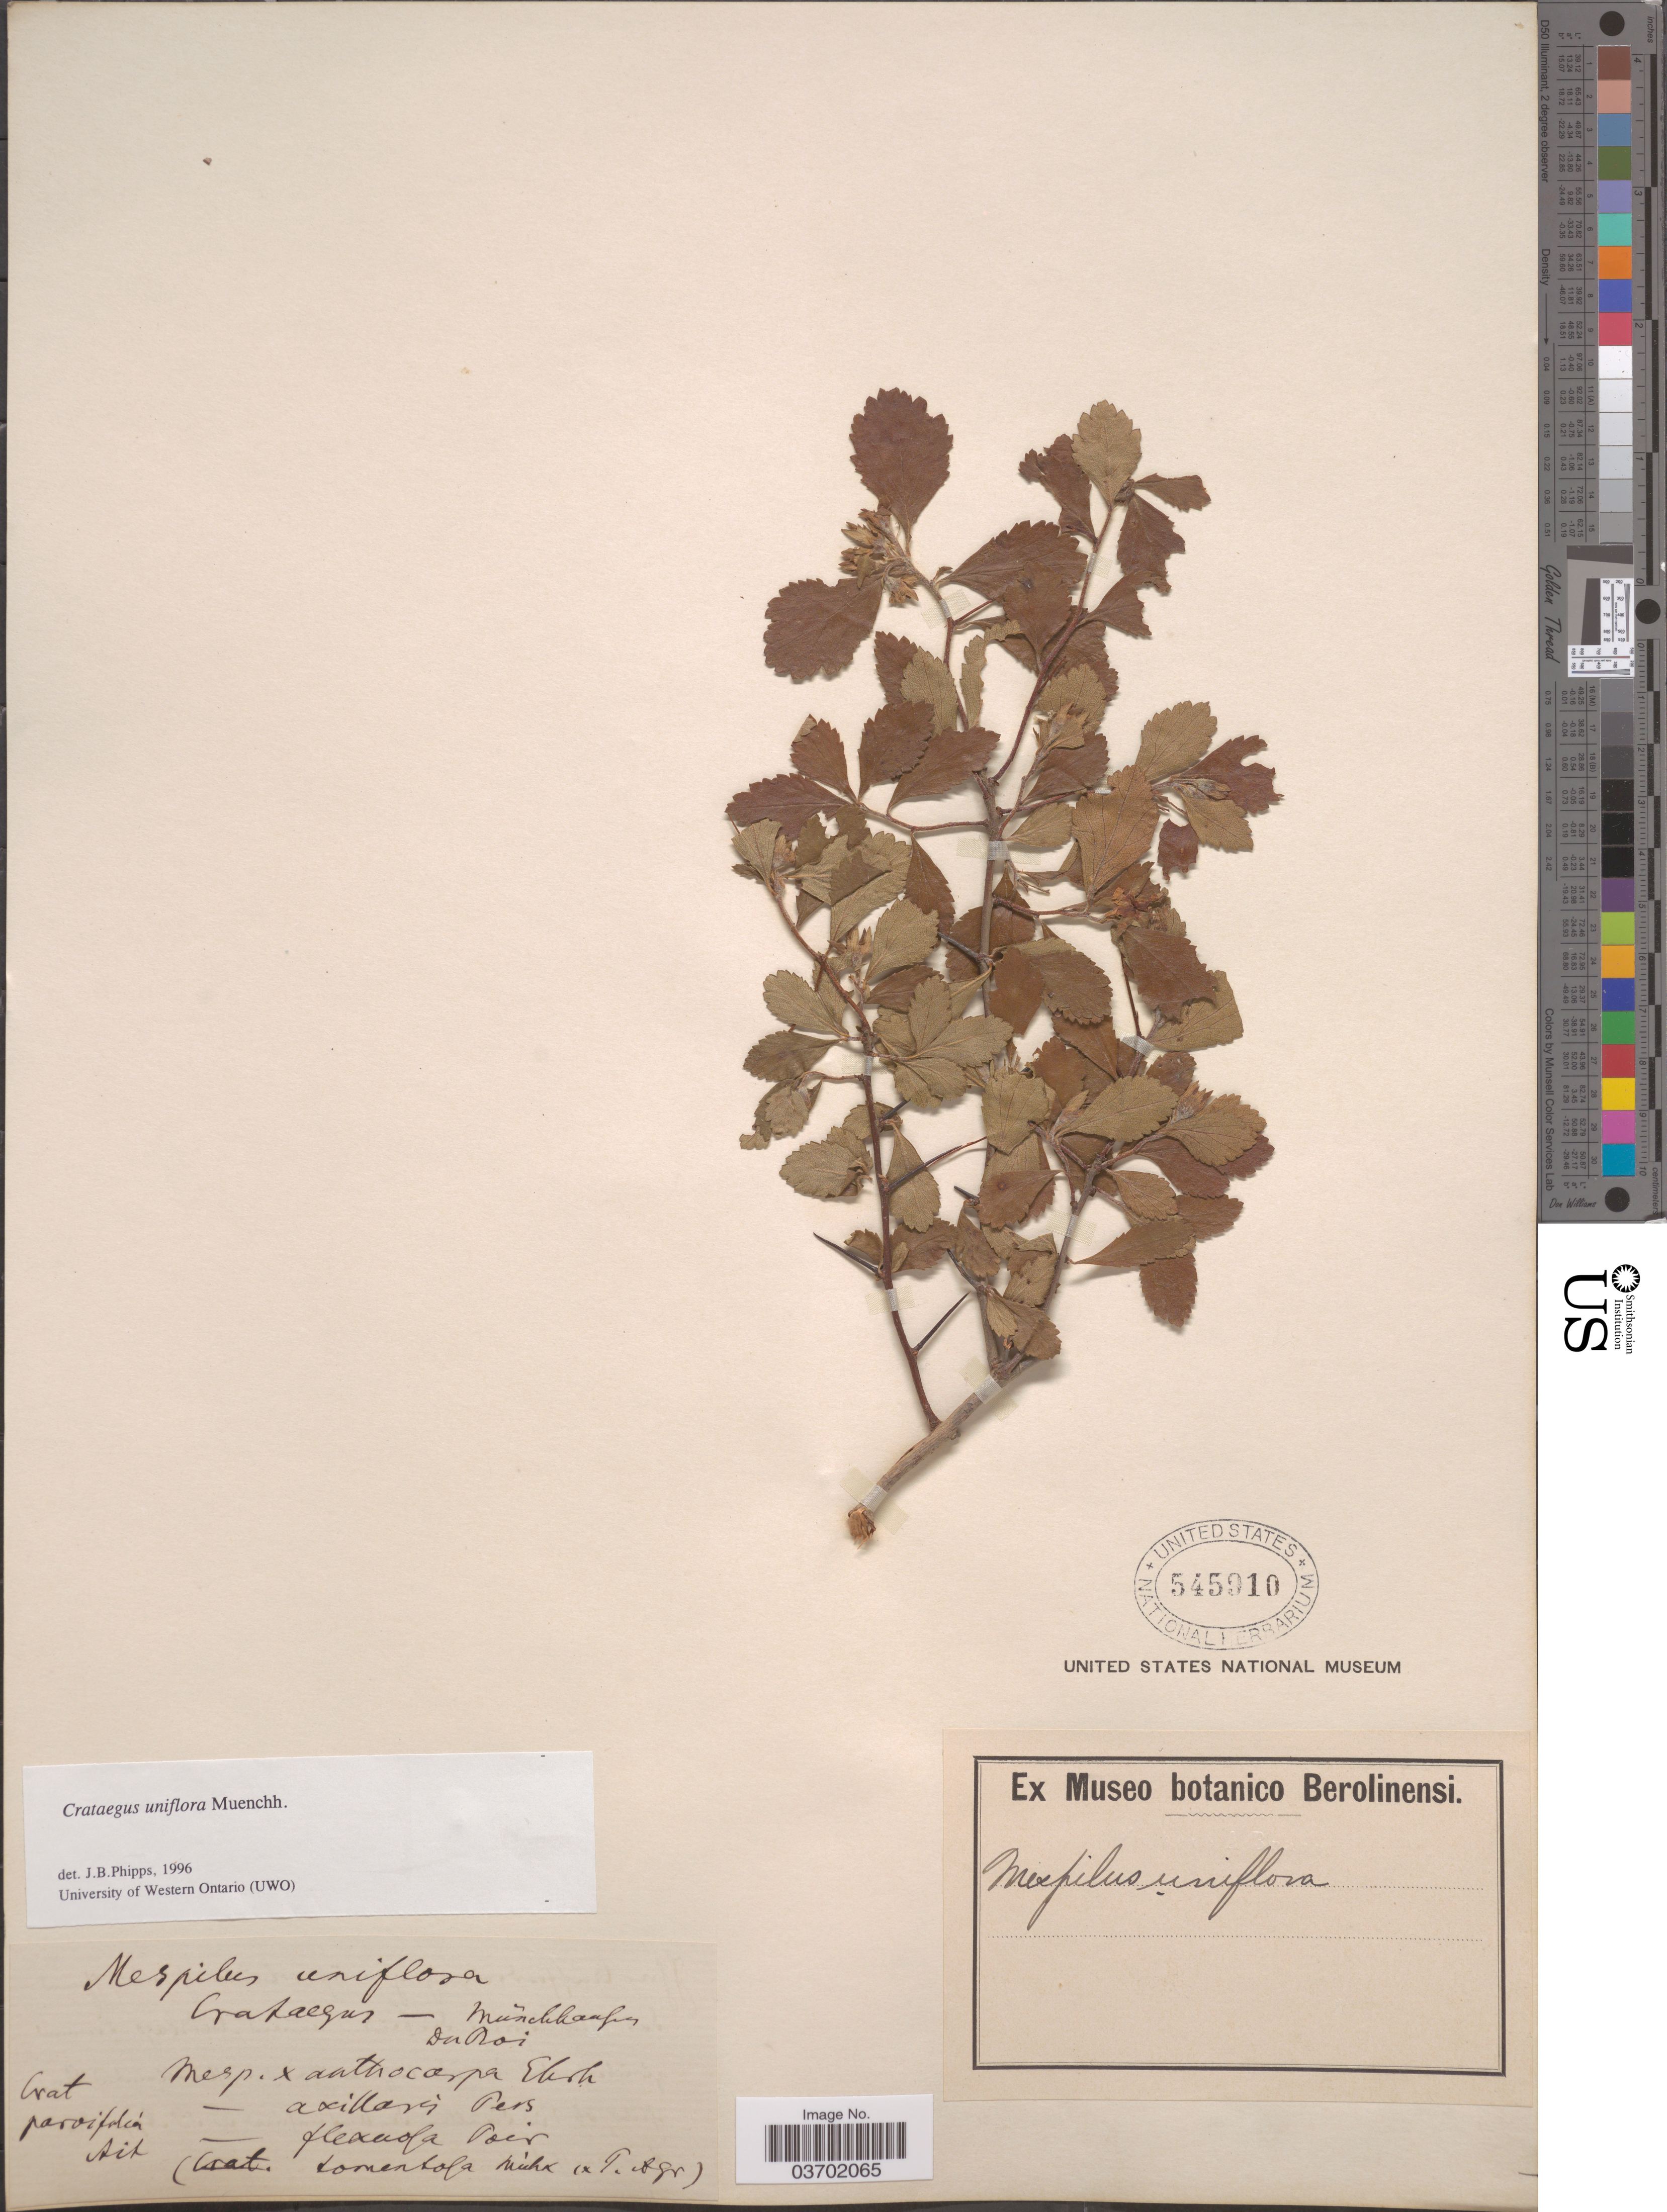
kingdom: Plantae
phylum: Tracheophyta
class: Magnoliopsida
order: Rosales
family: Rosaceae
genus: Crataegus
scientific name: Crataegus uniflora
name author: Münchh.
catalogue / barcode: US 545910